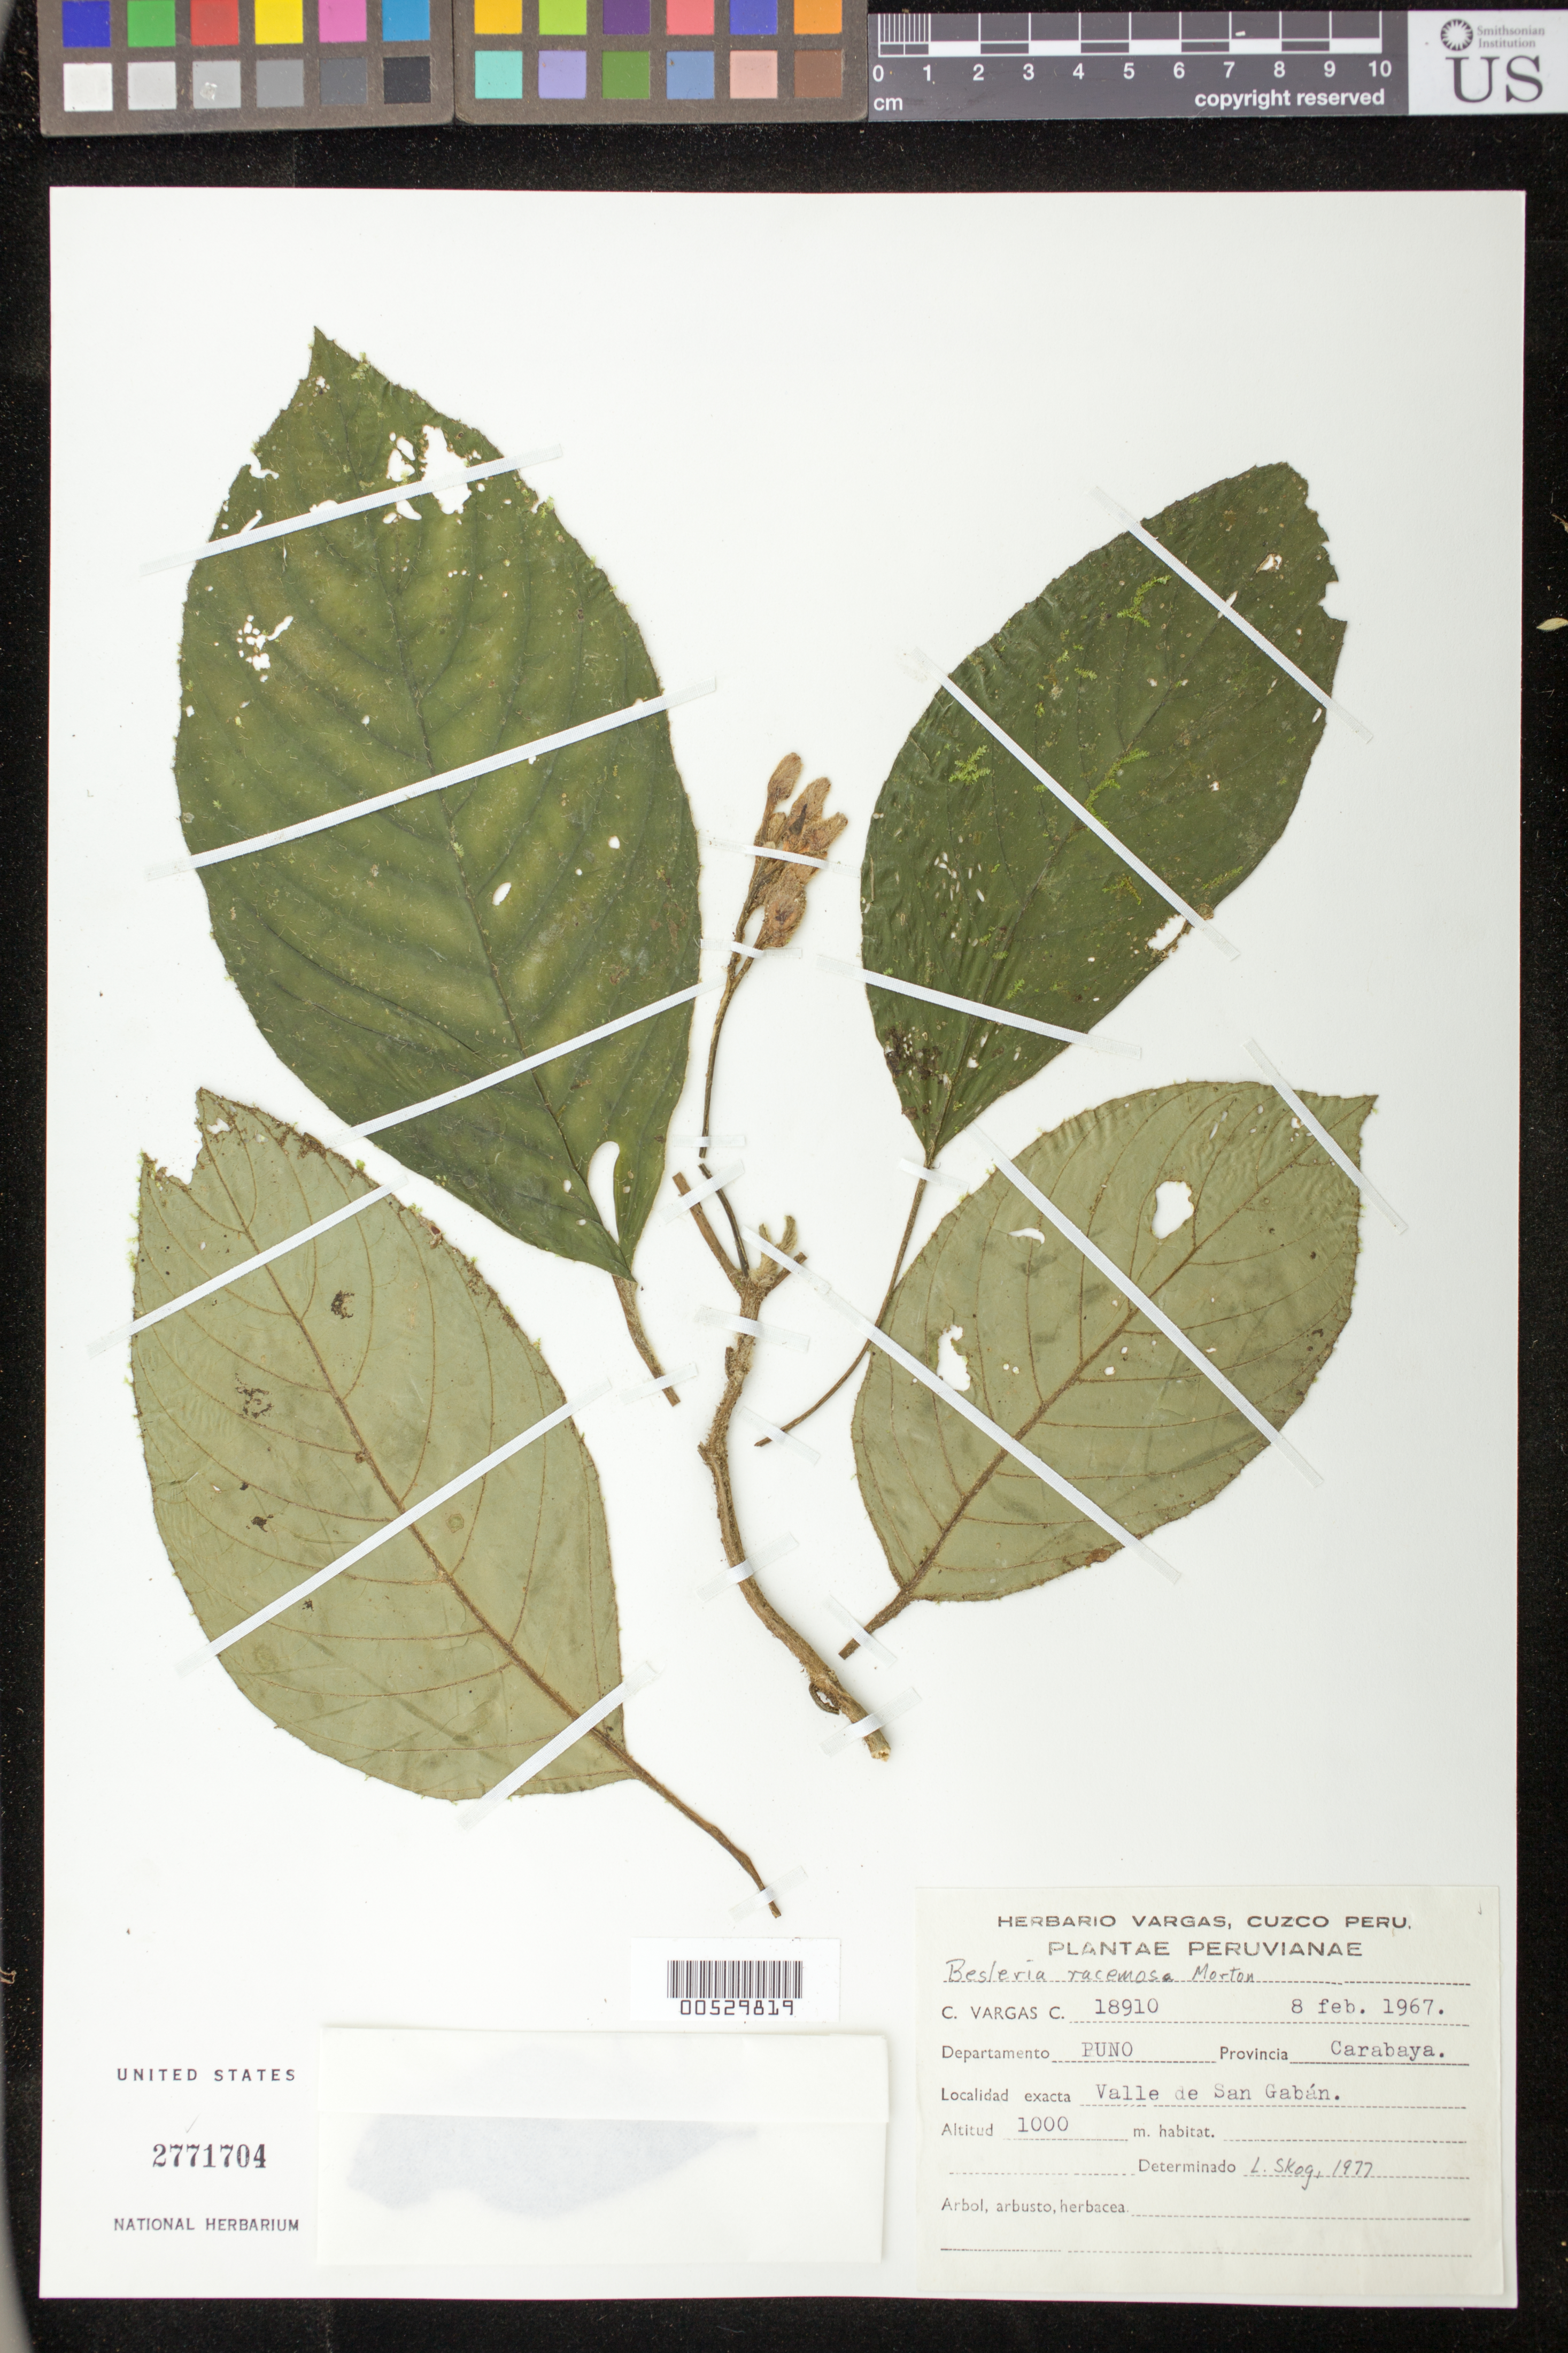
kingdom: Plantae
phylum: Tracheophyta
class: Magnoliopsida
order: Lamiales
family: Gesneriaceae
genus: Besleria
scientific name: Besleria racemosa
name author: C.V. Morton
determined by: Skog, Laurence E.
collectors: C. Vargas C.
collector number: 18910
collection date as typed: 08 Feb 1967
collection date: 1967-02-08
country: Peru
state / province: Puno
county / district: Carabaya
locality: Prov. Carabaya, Valle de San Gabán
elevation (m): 1000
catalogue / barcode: US 2771704